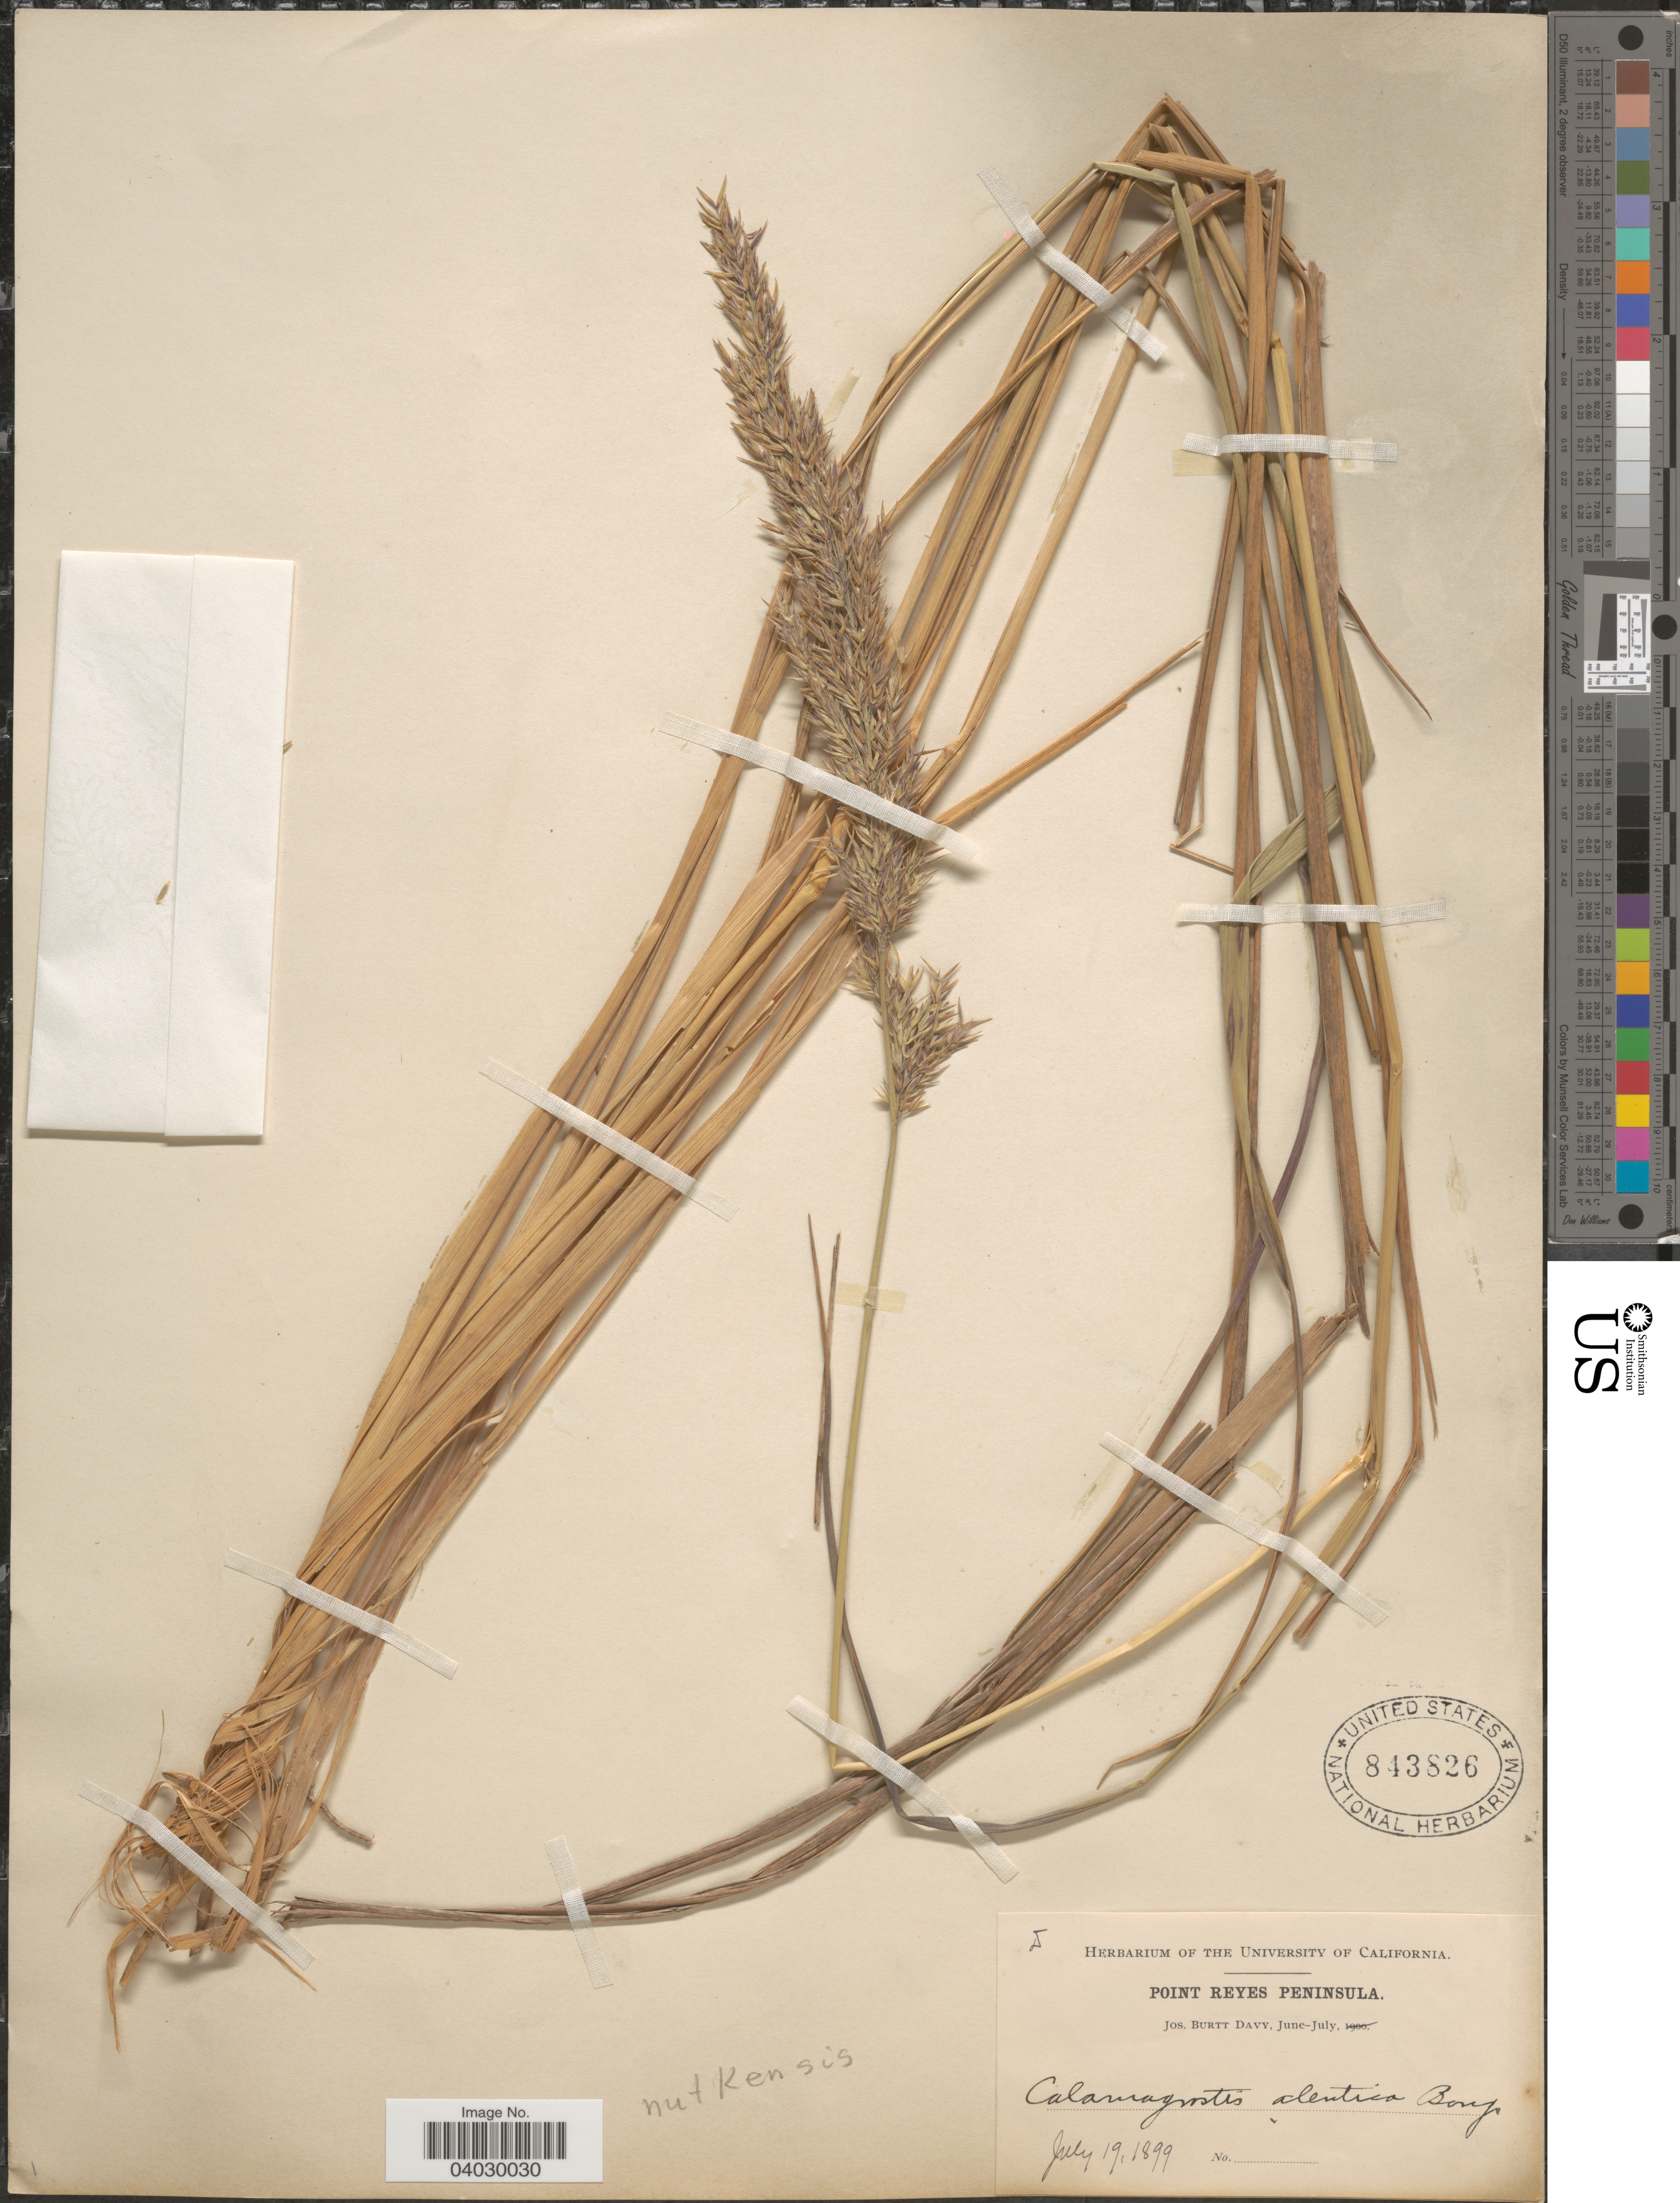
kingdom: Plantae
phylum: Tracheophyta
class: Liliopsida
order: Poales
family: Poaceae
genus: Calamagrostis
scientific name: Calamagrostis nutkaensis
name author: (J. Presl) Steud.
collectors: J. Burtt Davy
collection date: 1899-07-19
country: United States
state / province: California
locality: Point Reyes Peninsula.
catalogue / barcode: US 843826